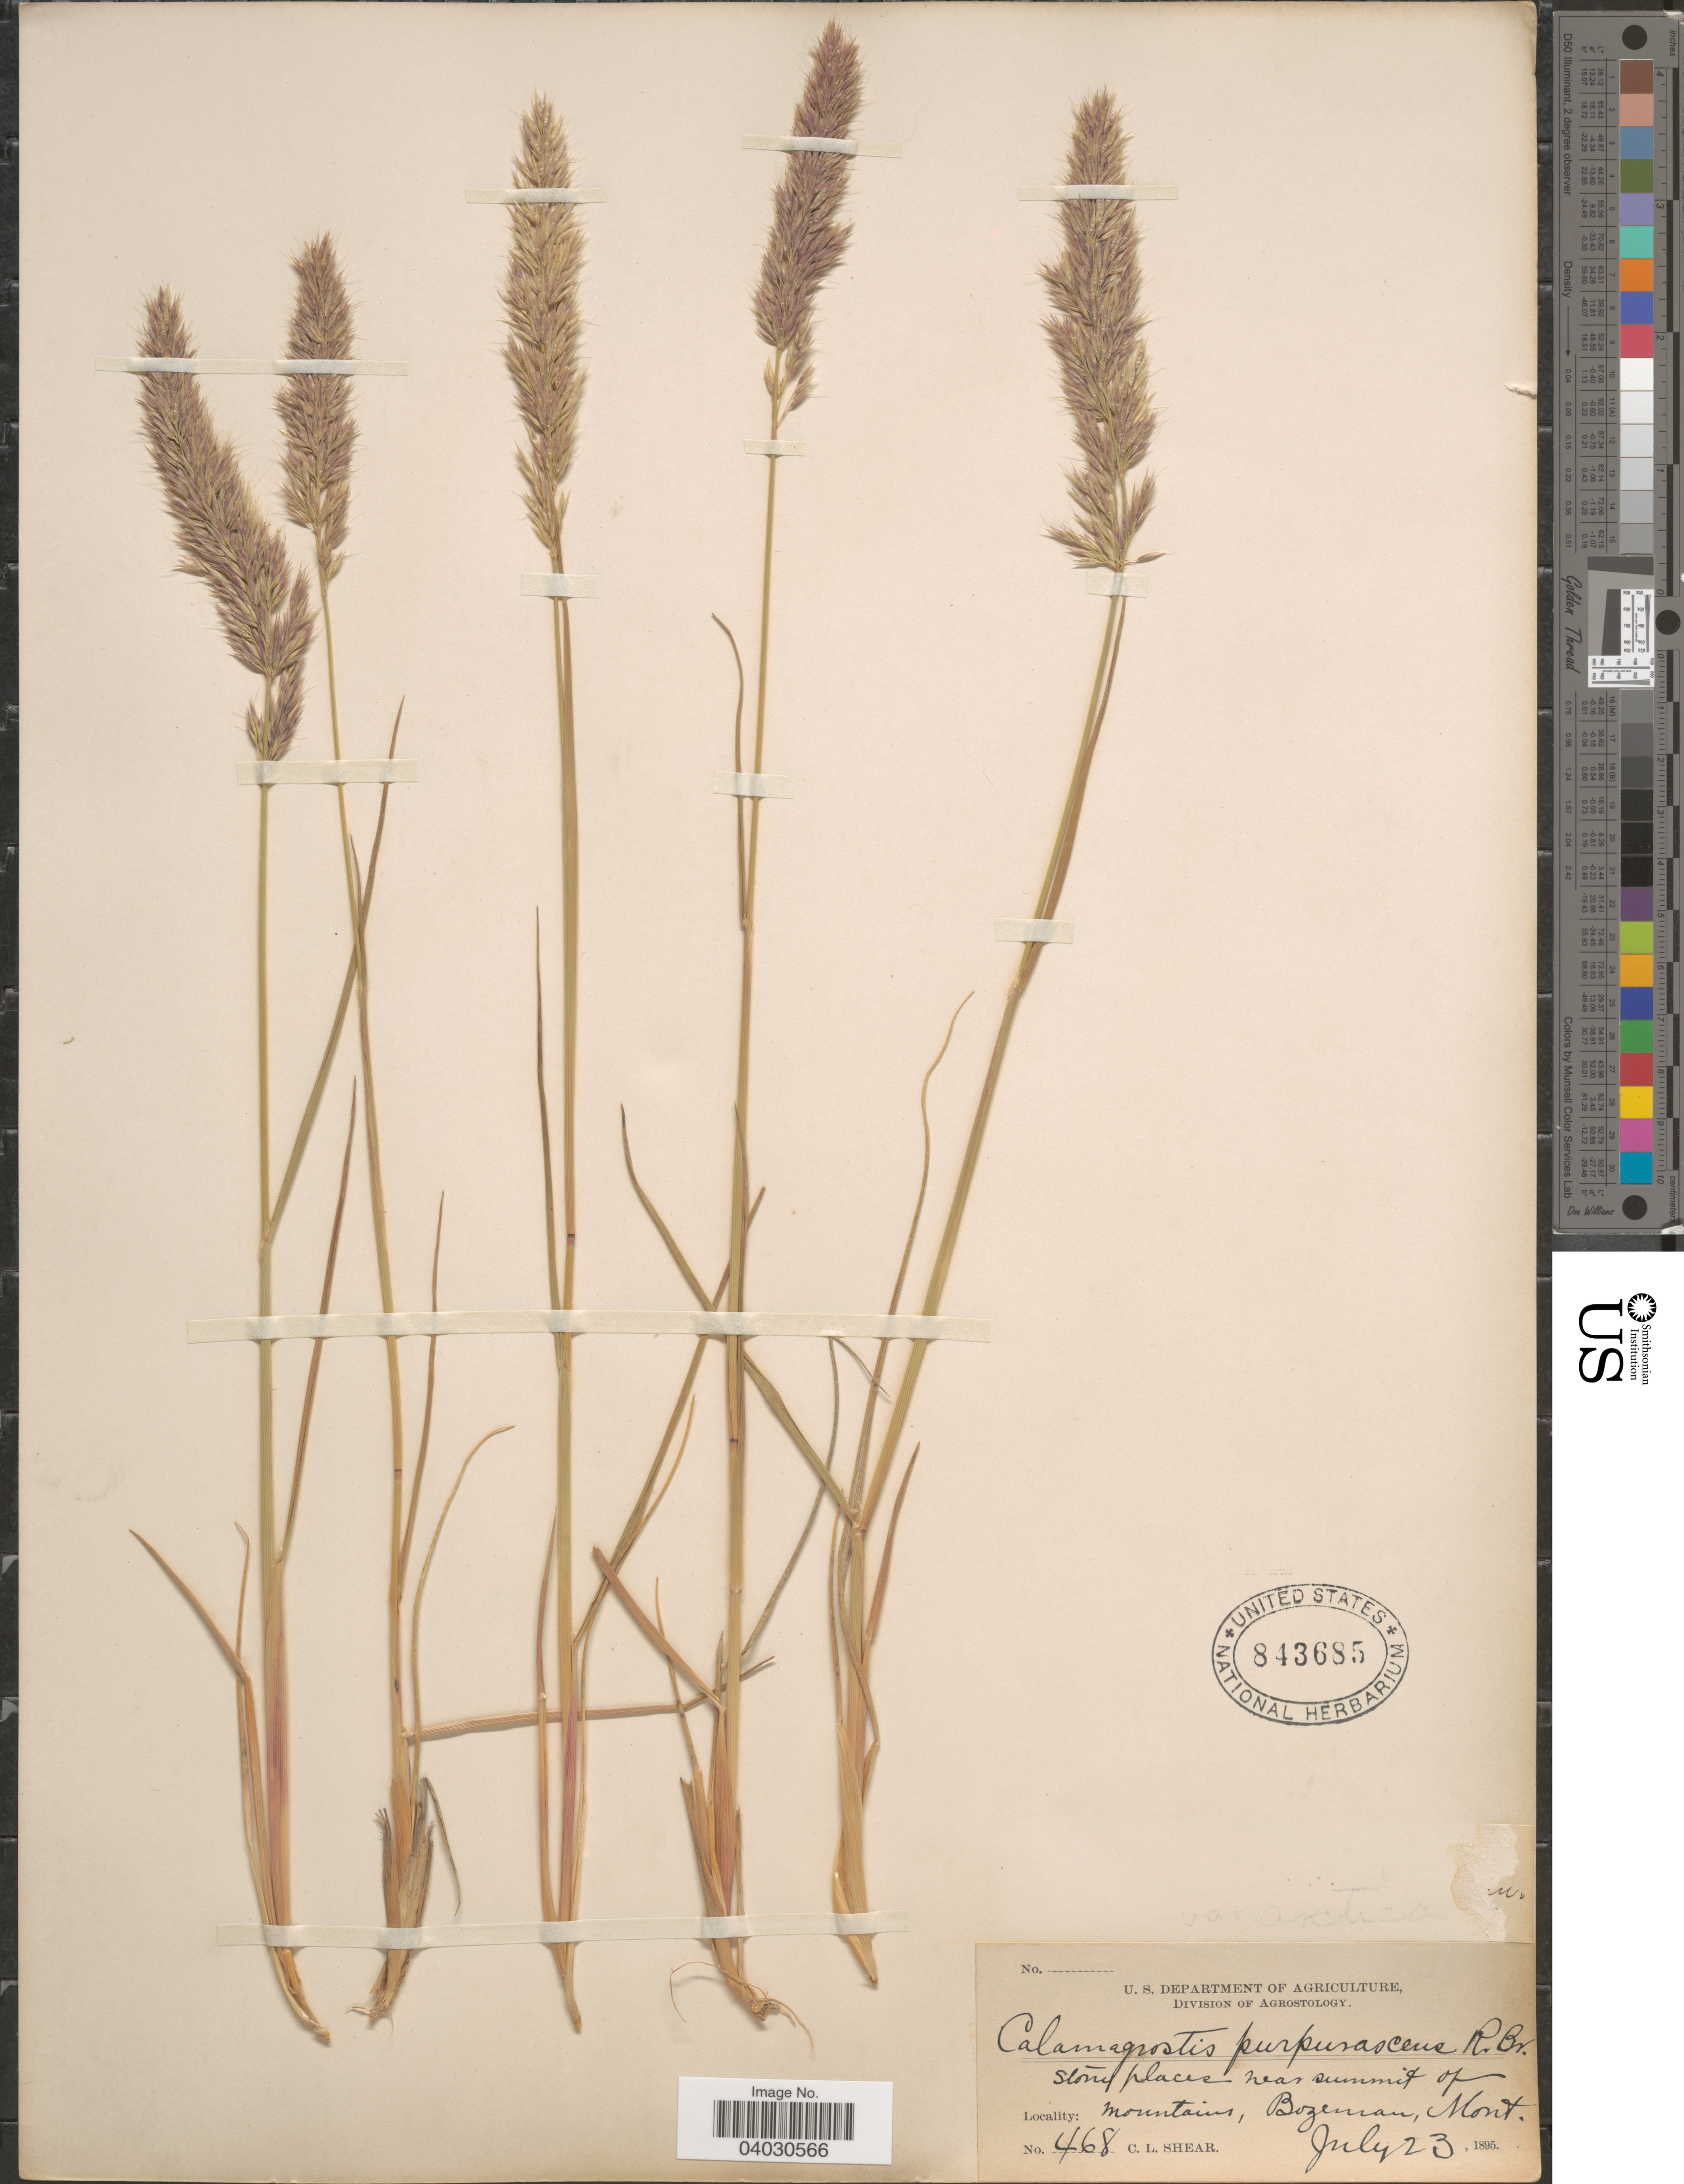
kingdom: Plantae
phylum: Tracheophyta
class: Liliopsida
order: Poales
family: Poaceae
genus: Calamagrostis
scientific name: Calamagrostis purpurascens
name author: R. Br.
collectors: C. L. Shear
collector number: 468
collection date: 1895-07-23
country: United States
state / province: Montana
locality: Near summit of mountains, Bozeman.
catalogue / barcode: US 843685